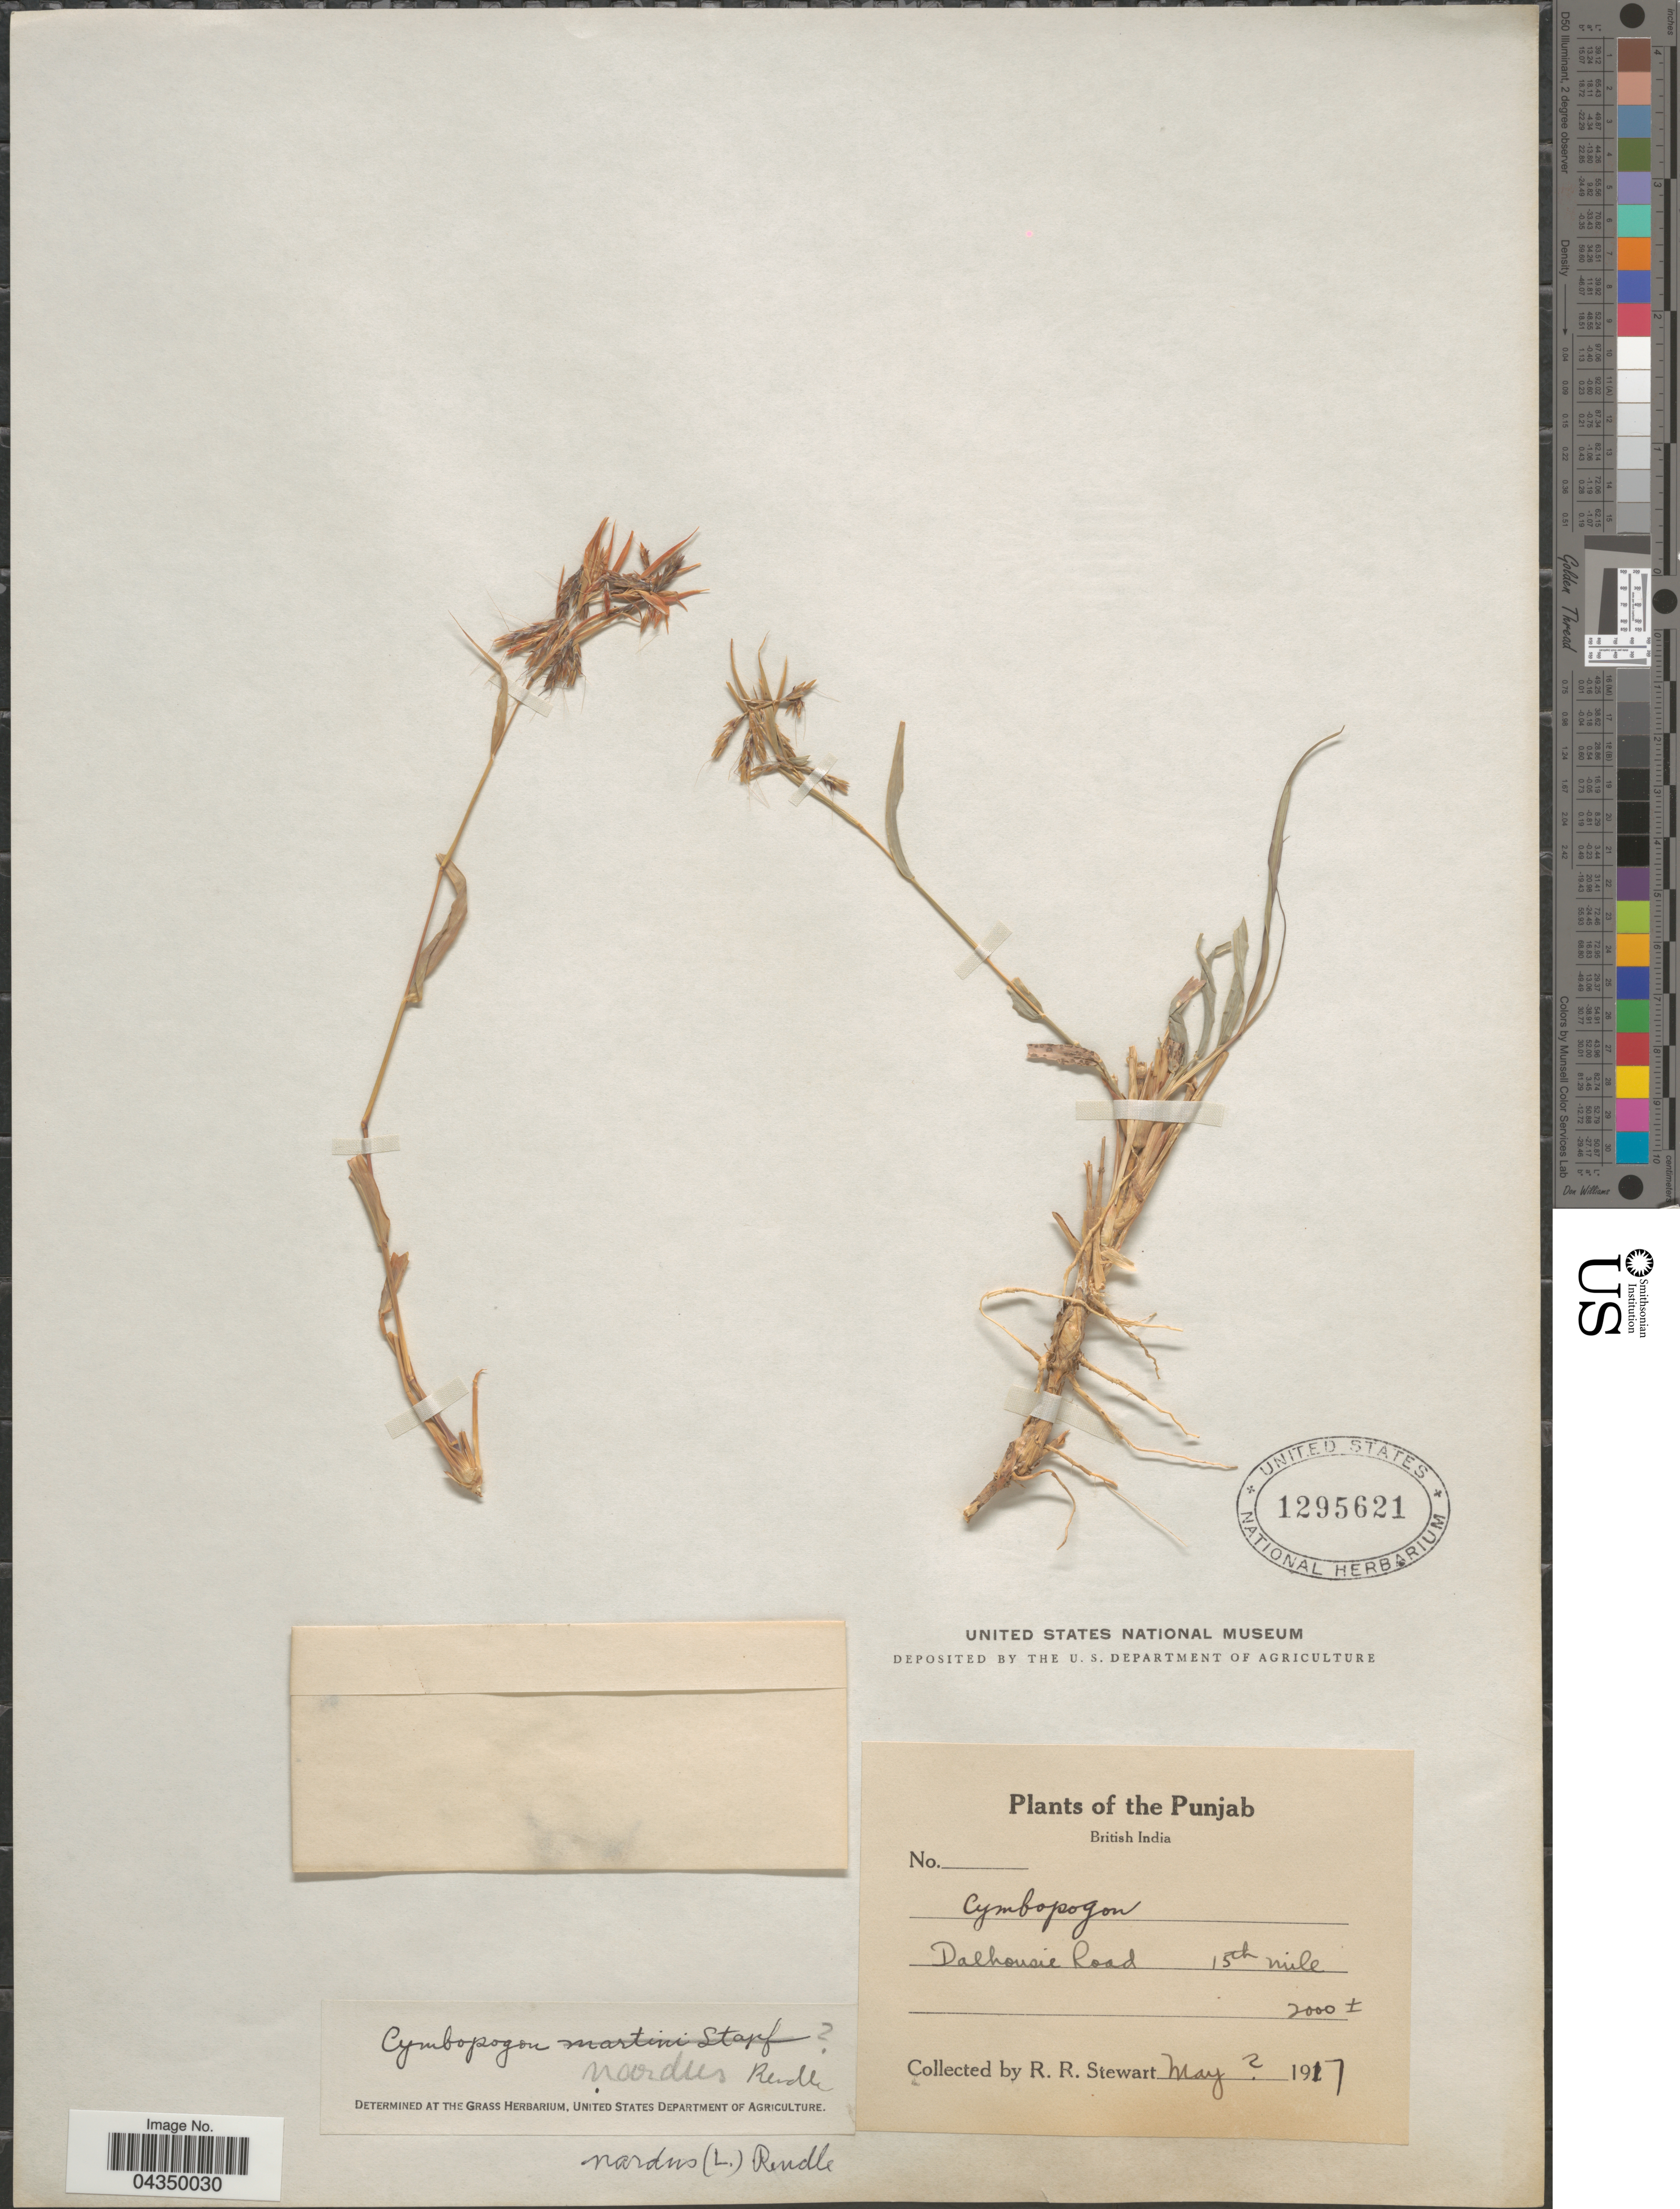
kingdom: Plantae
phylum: Tracheophyta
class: Liliopsida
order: Poales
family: Poaceae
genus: Cymbopogon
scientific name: Cymbopogon nardus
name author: (L.) Rendle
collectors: R. Stewart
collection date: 1917-05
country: India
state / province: Himachal Pradesh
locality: British India. Dalhousie Road. 15th mile.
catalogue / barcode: US 1295621